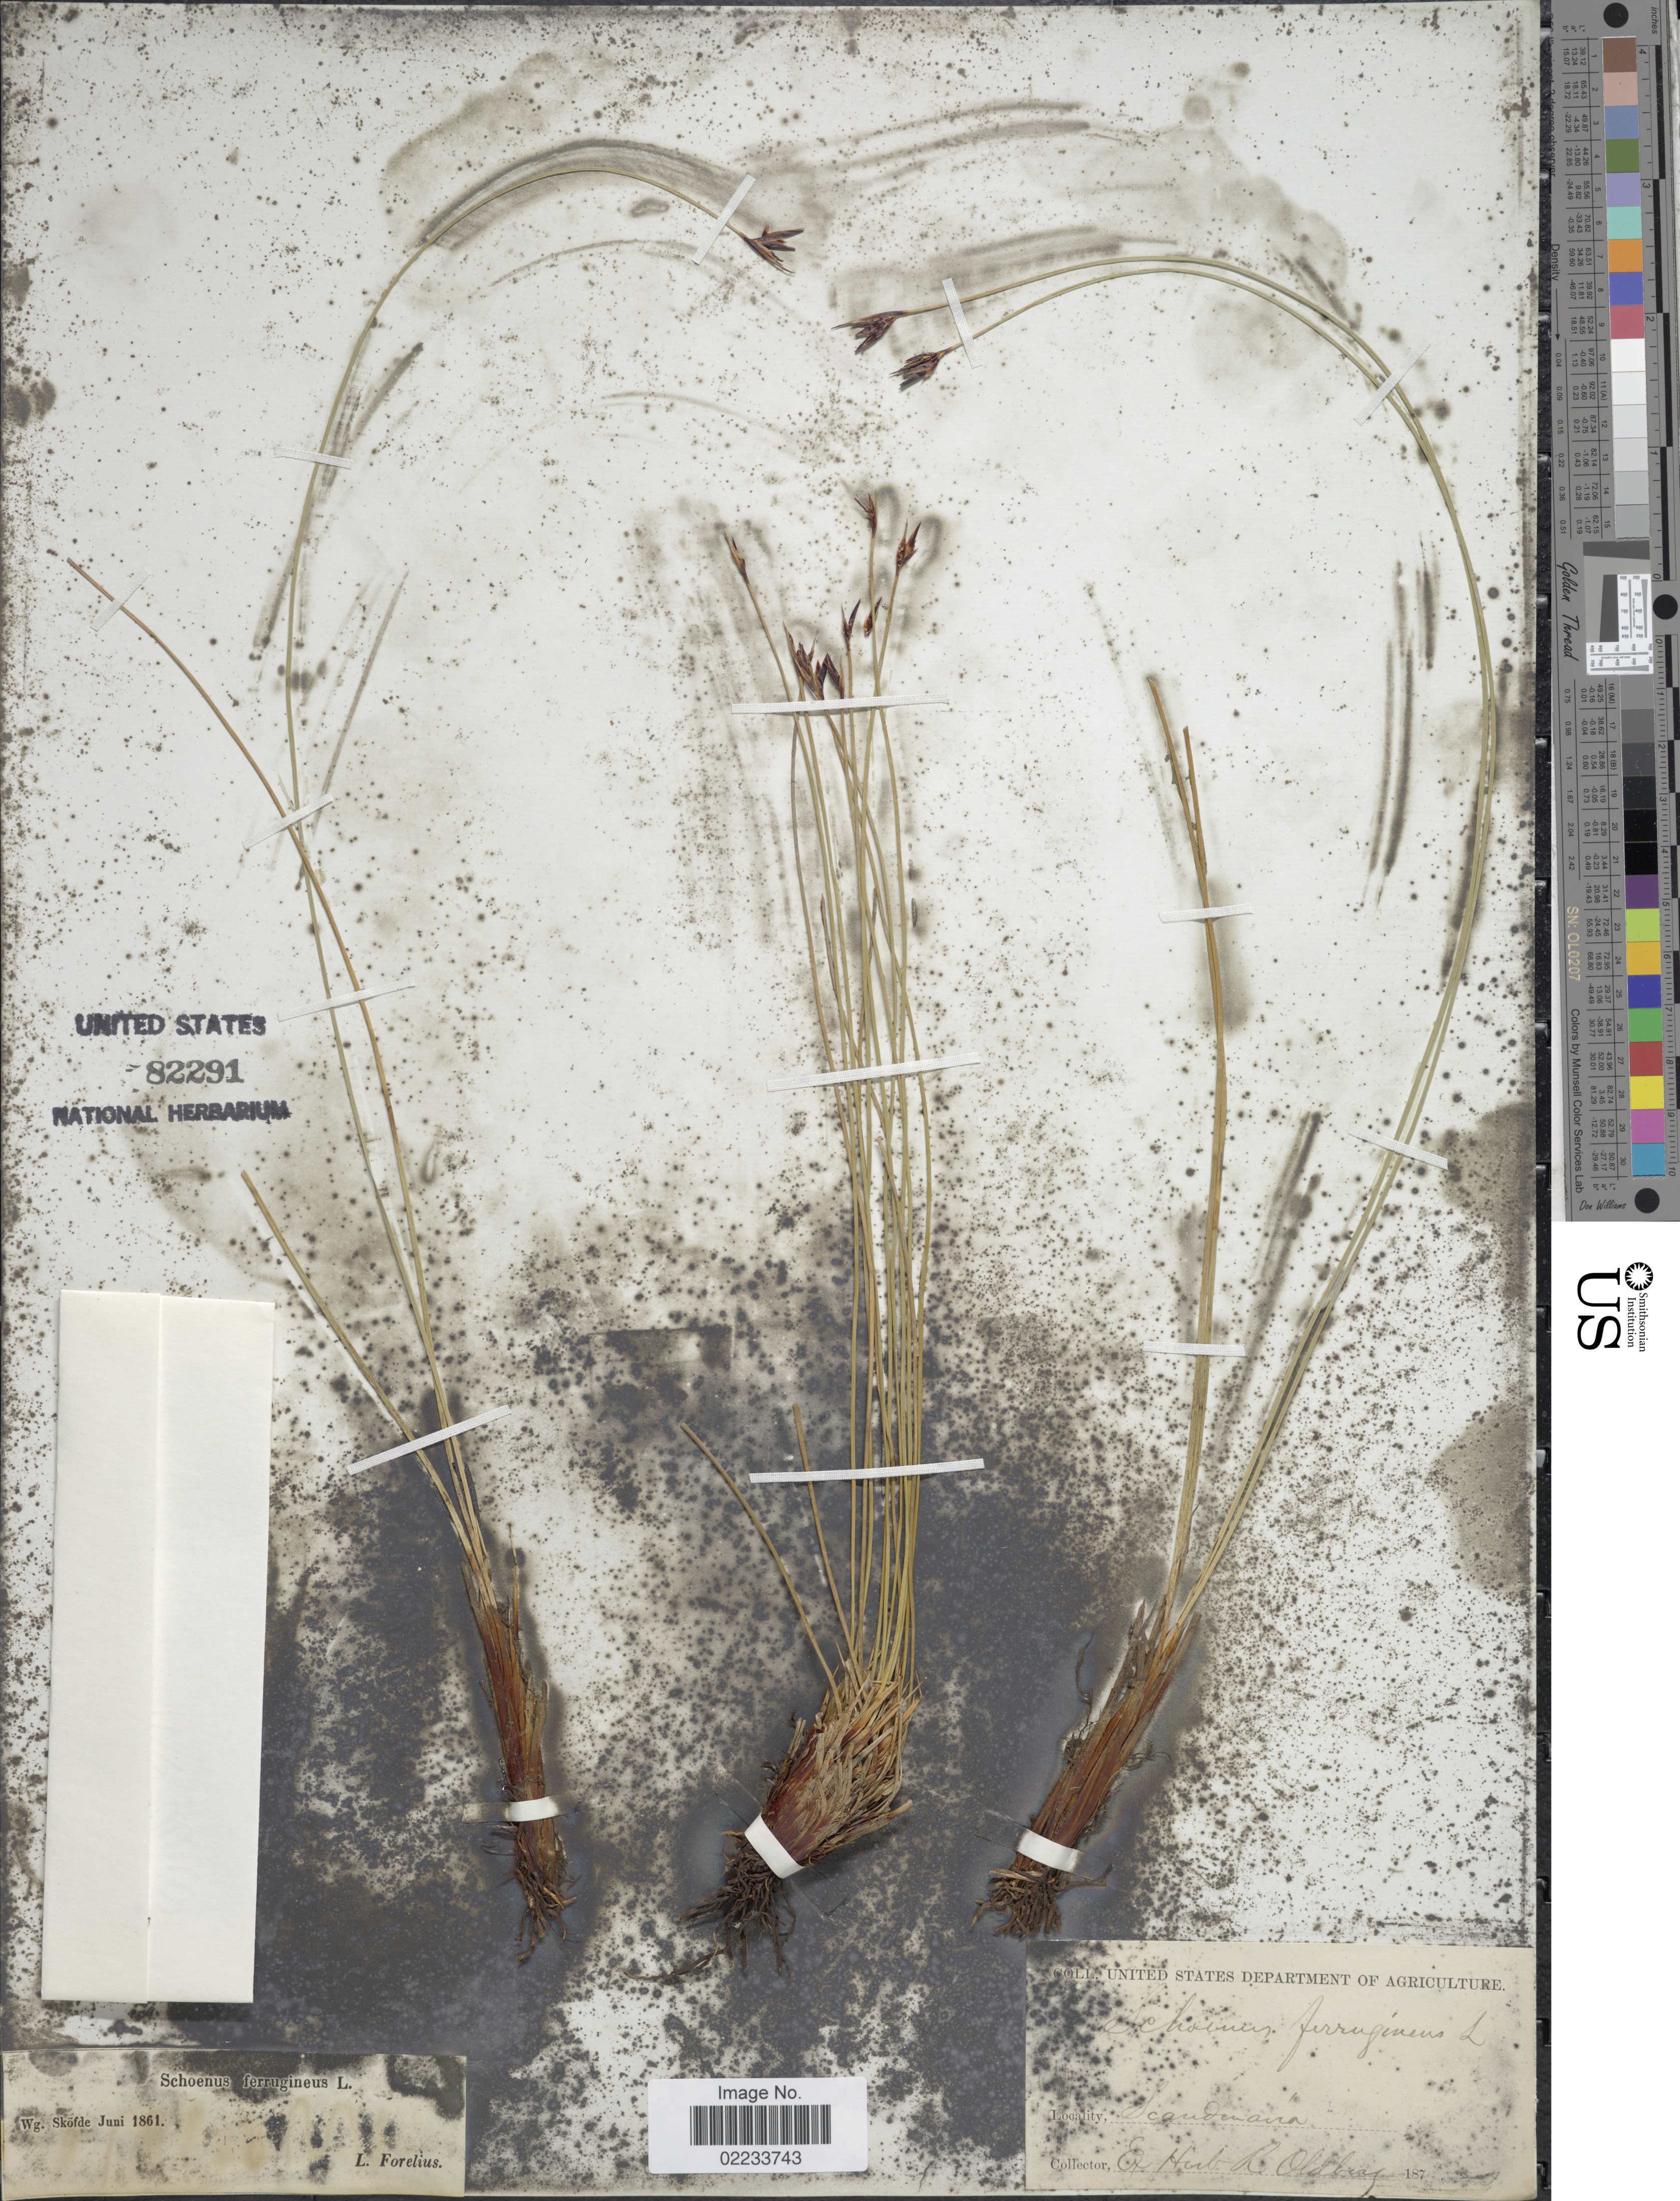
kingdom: Plantae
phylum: Tracheophyta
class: Liliopsida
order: Poales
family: Cyperaceae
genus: Schoenus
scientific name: Schoenus ferrugineus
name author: L.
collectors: L. Forelius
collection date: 1861-06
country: Sweden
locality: Sköfde, Scandinavia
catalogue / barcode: US 82291